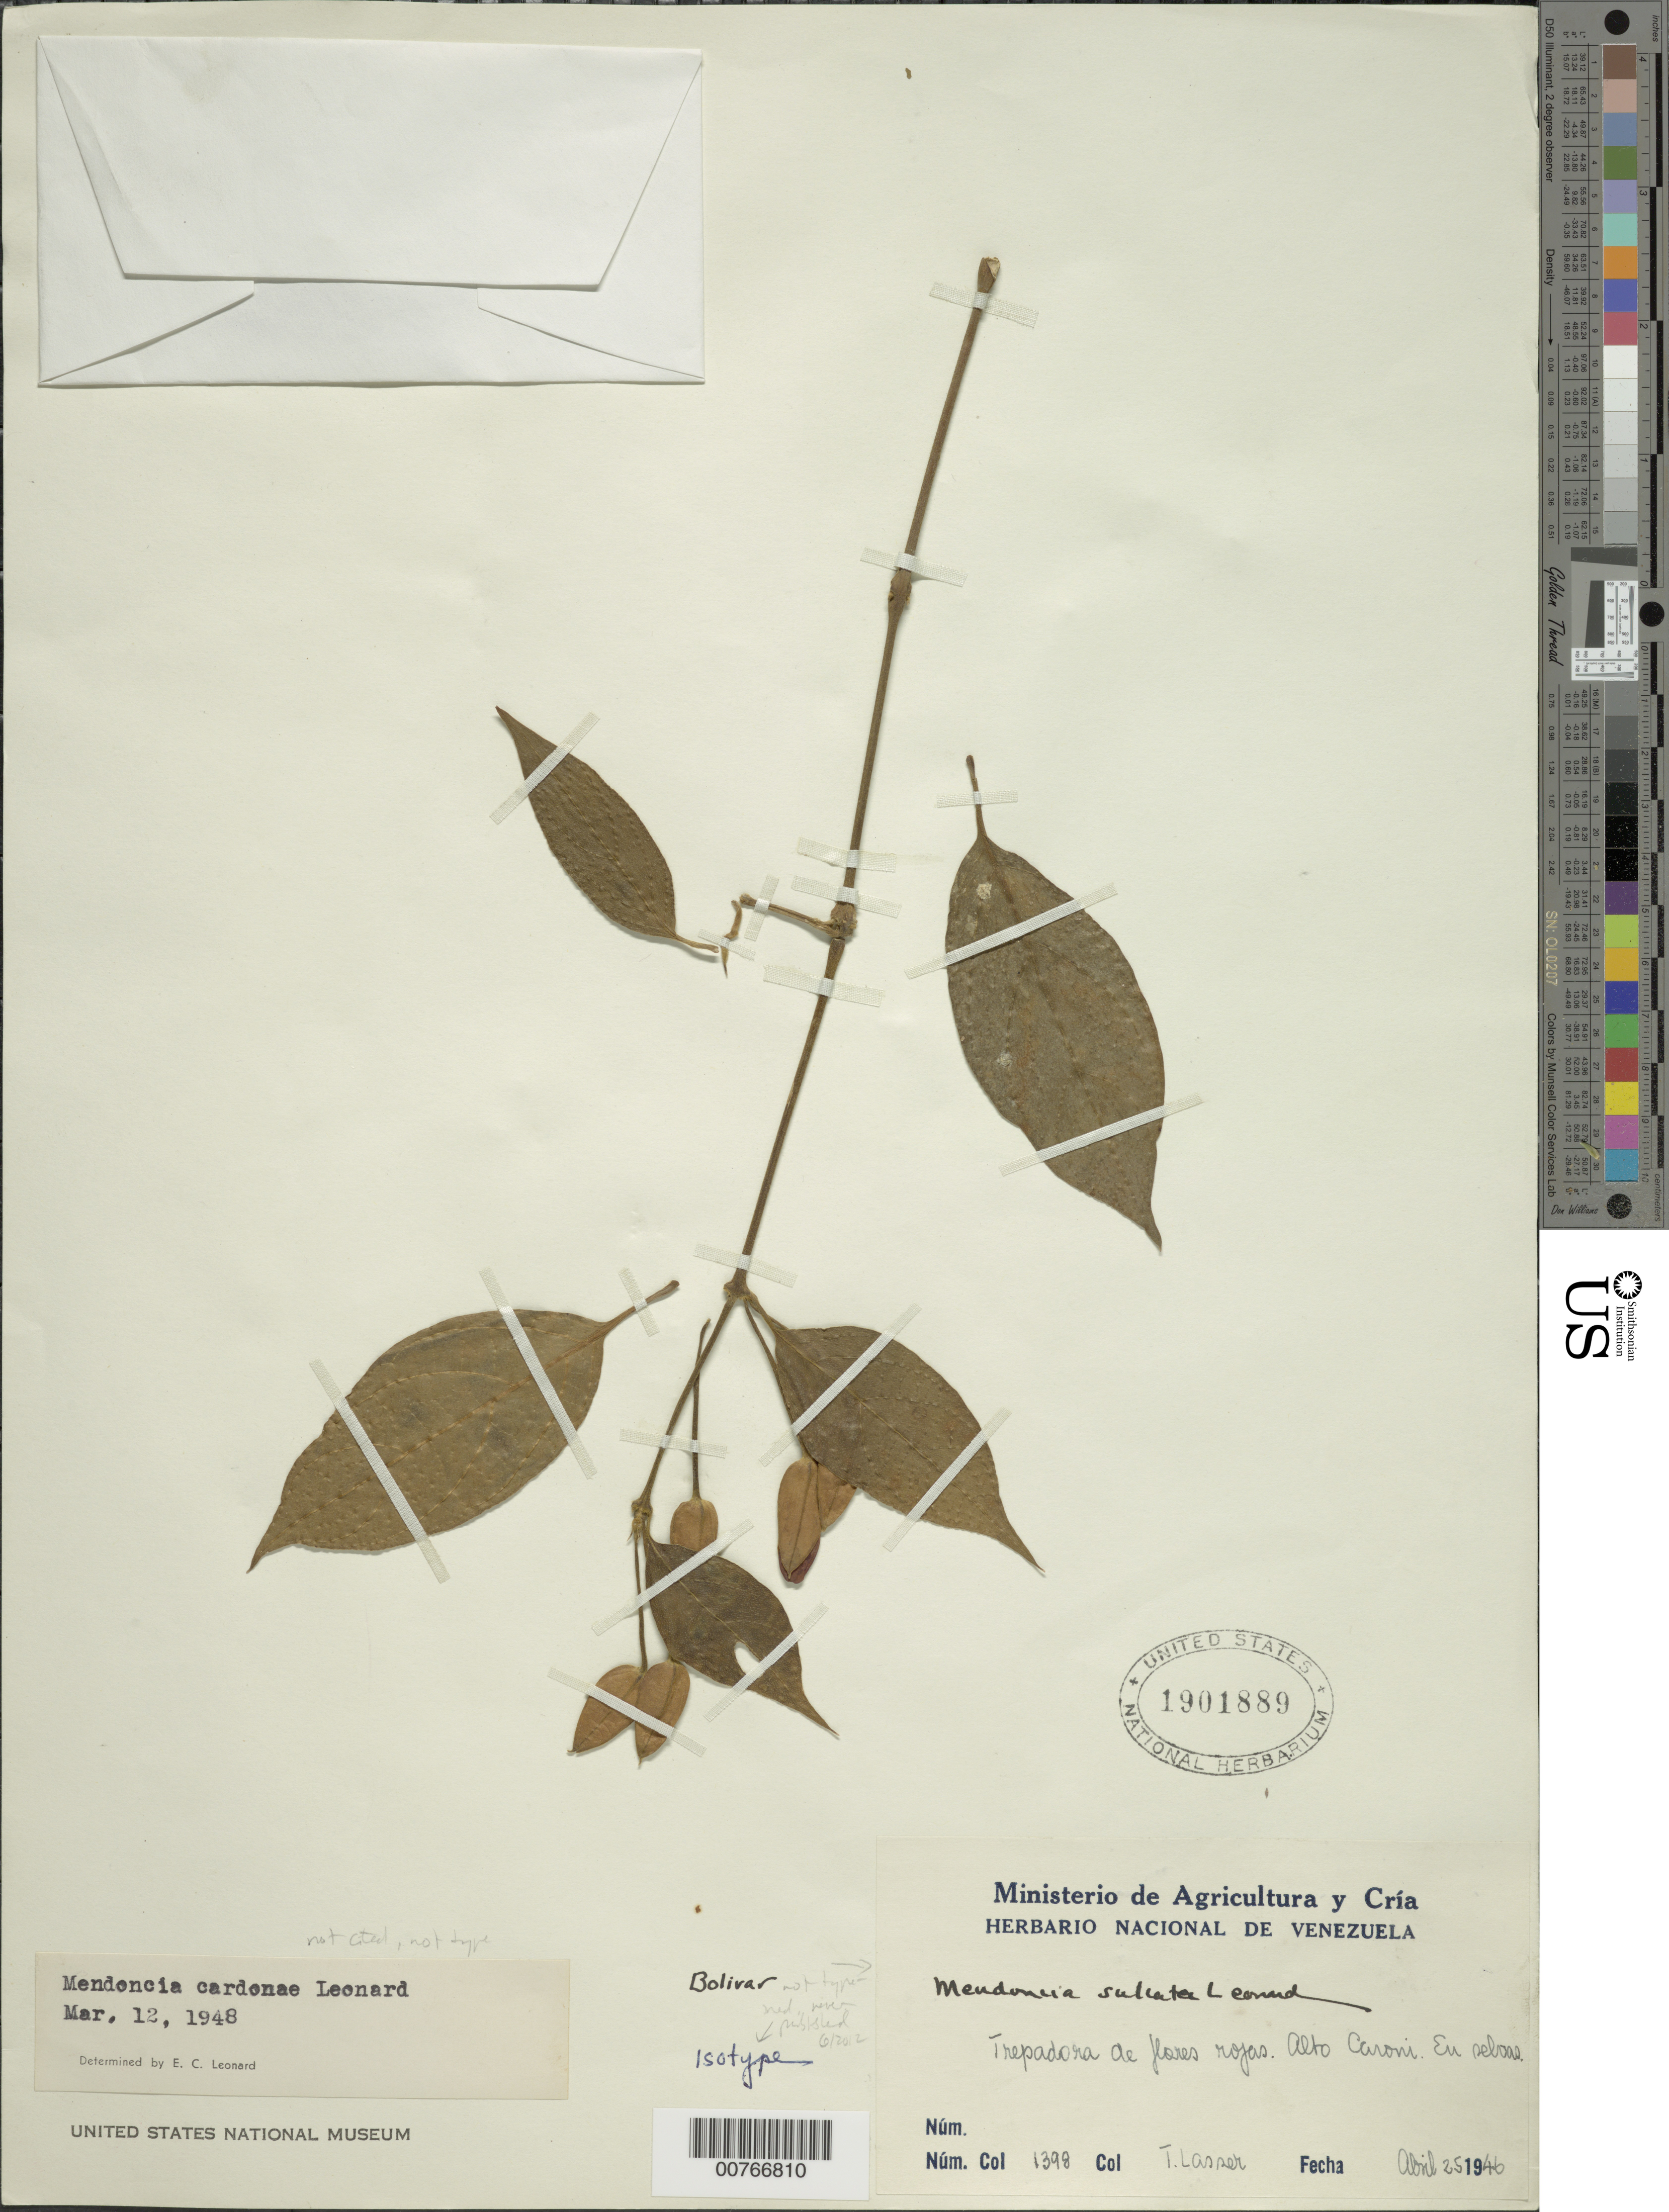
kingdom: Plantae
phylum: Tracheophyta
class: Magnoliopsida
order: Lamiales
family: Acanthaceae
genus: Mendoncia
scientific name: Mendoncia cardonae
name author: Leonard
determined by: Leonard, Emery C., (US)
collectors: T. Lasser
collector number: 1398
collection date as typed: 25-Apr-46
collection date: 1946-04-25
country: Venezuela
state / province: Bolívar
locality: Sta. Elena de Uairén, Alto Caroní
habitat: Selvas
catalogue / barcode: US 1901889